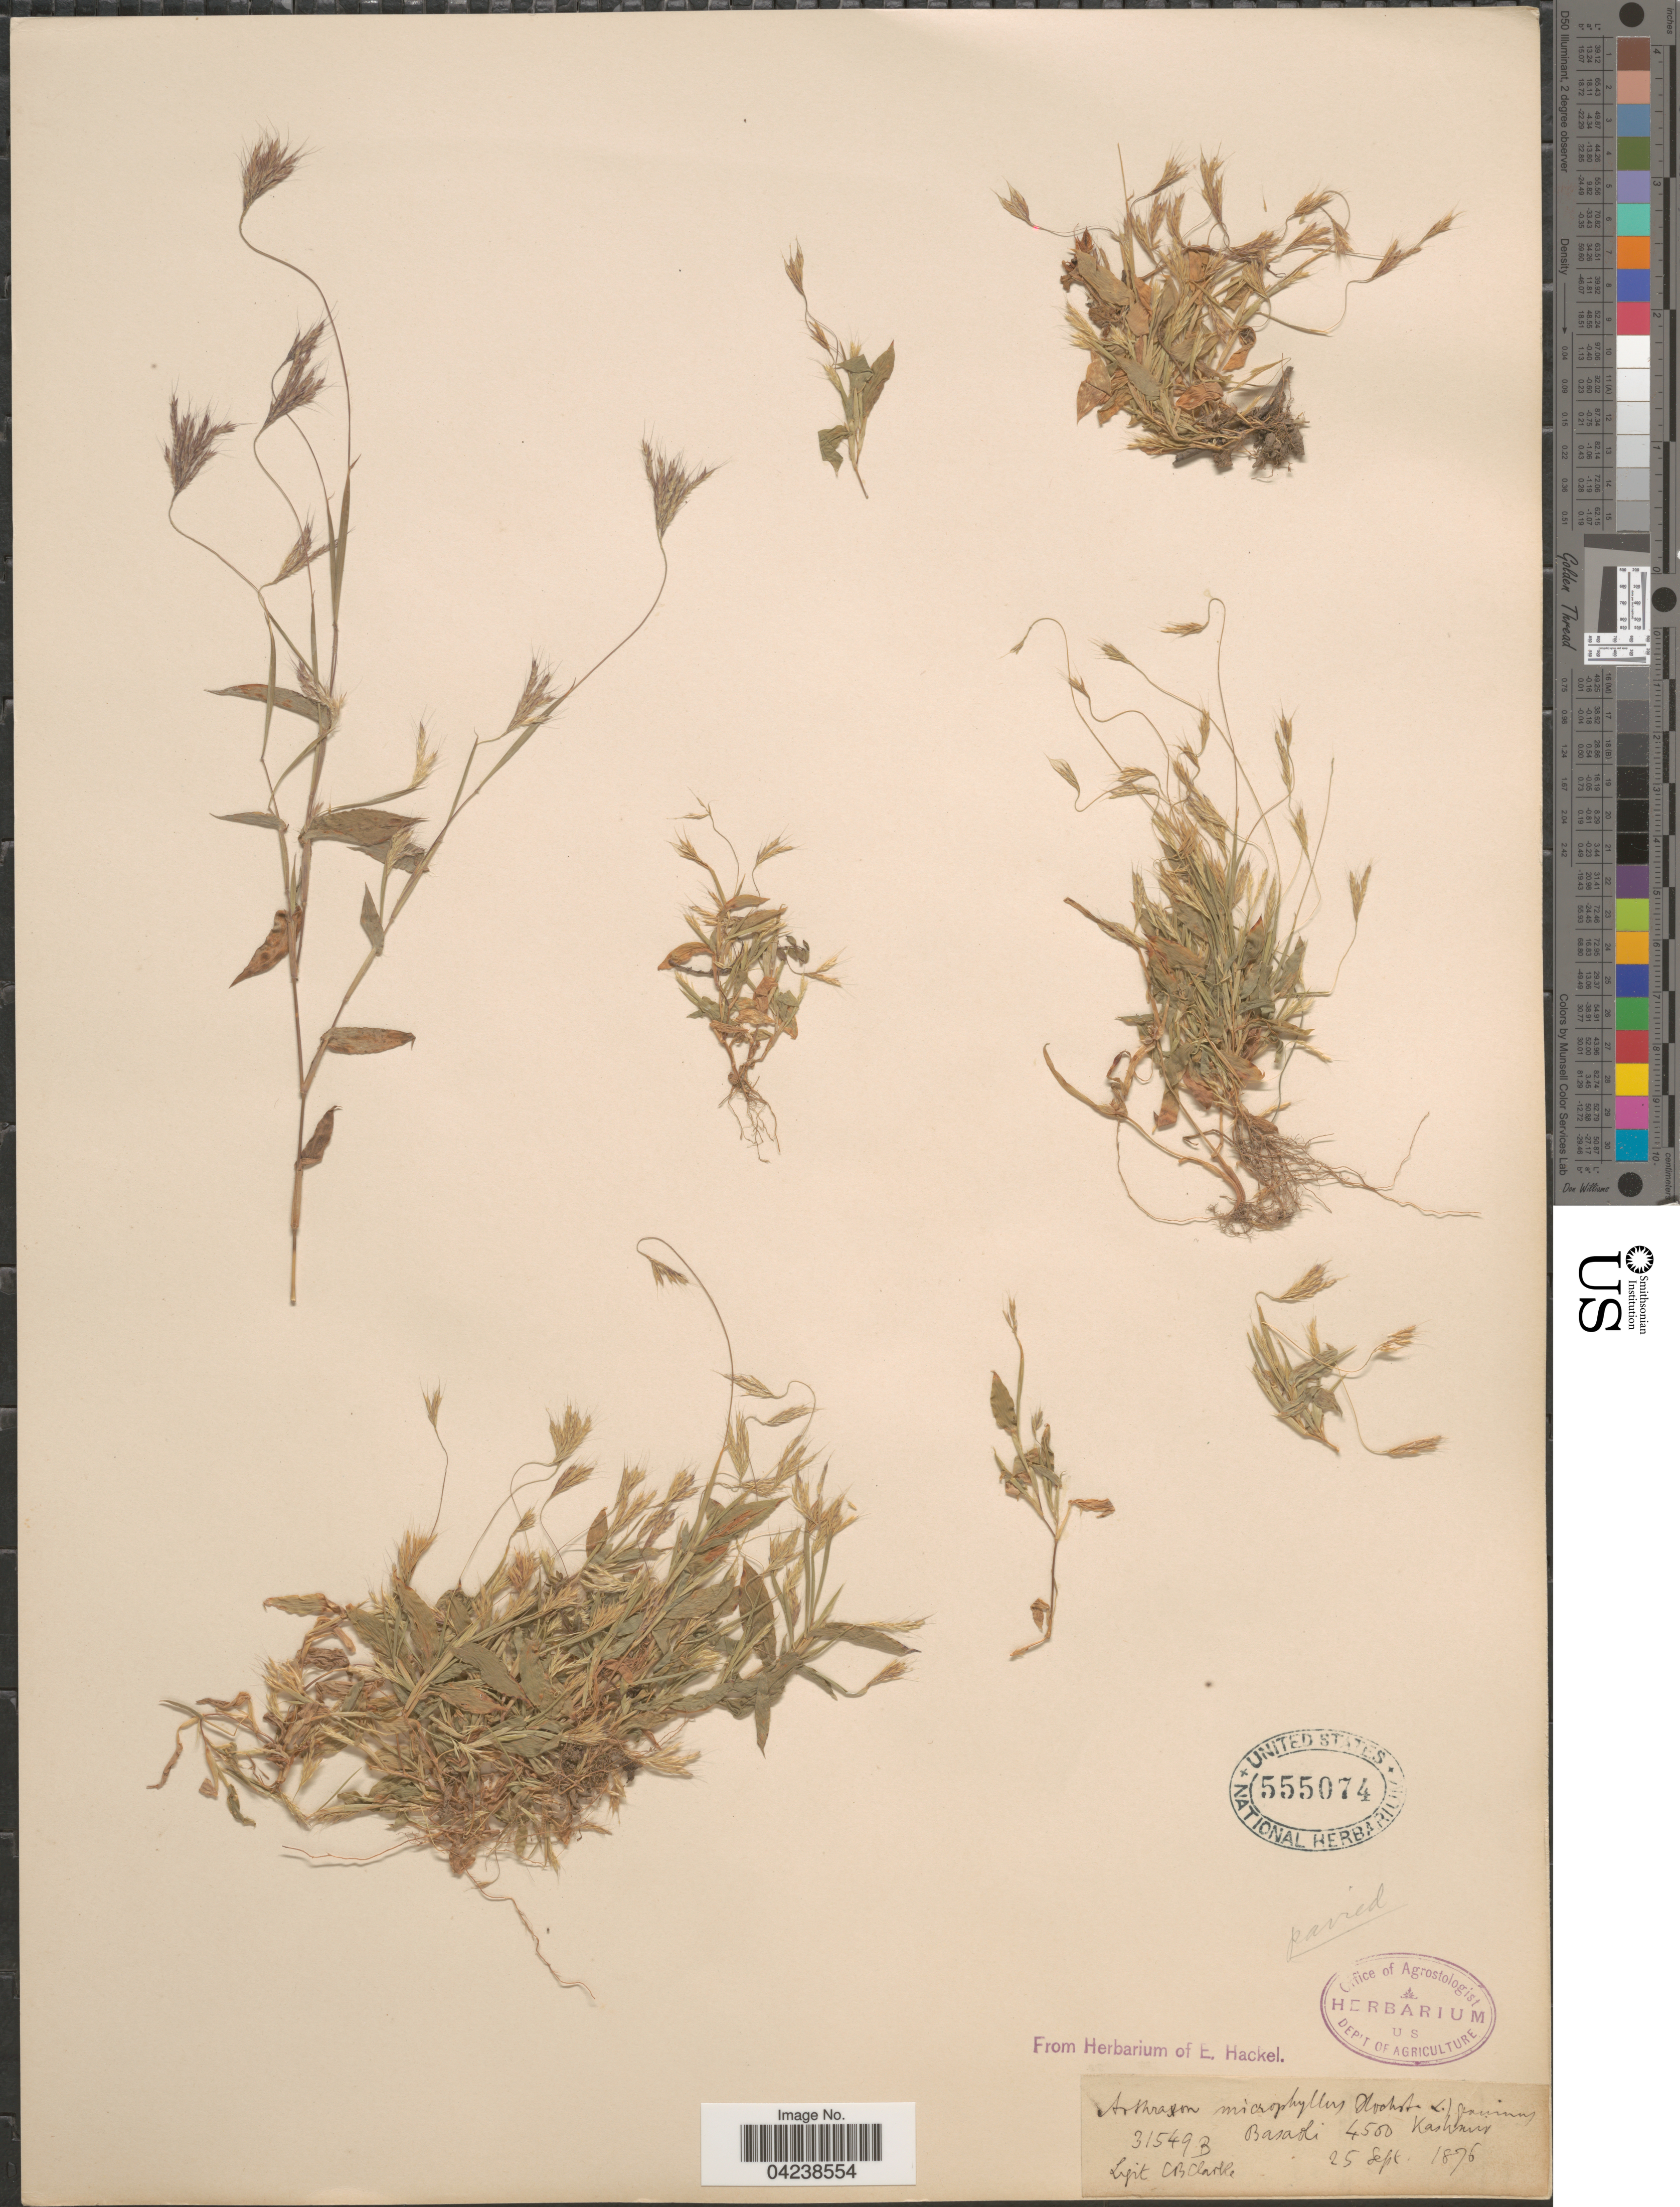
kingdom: Plantae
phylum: Tracheophyta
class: Liliopsida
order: Poales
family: Poaceae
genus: Arthraxon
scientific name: Arthraxon lancifolius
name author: (Trin.) Hochst.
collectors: C. B. Clarke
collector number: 31549B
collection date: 1876-09-25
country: India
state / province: Jammu and Kashmir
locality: Basaoli. Kashmir.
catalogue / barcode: US 555074